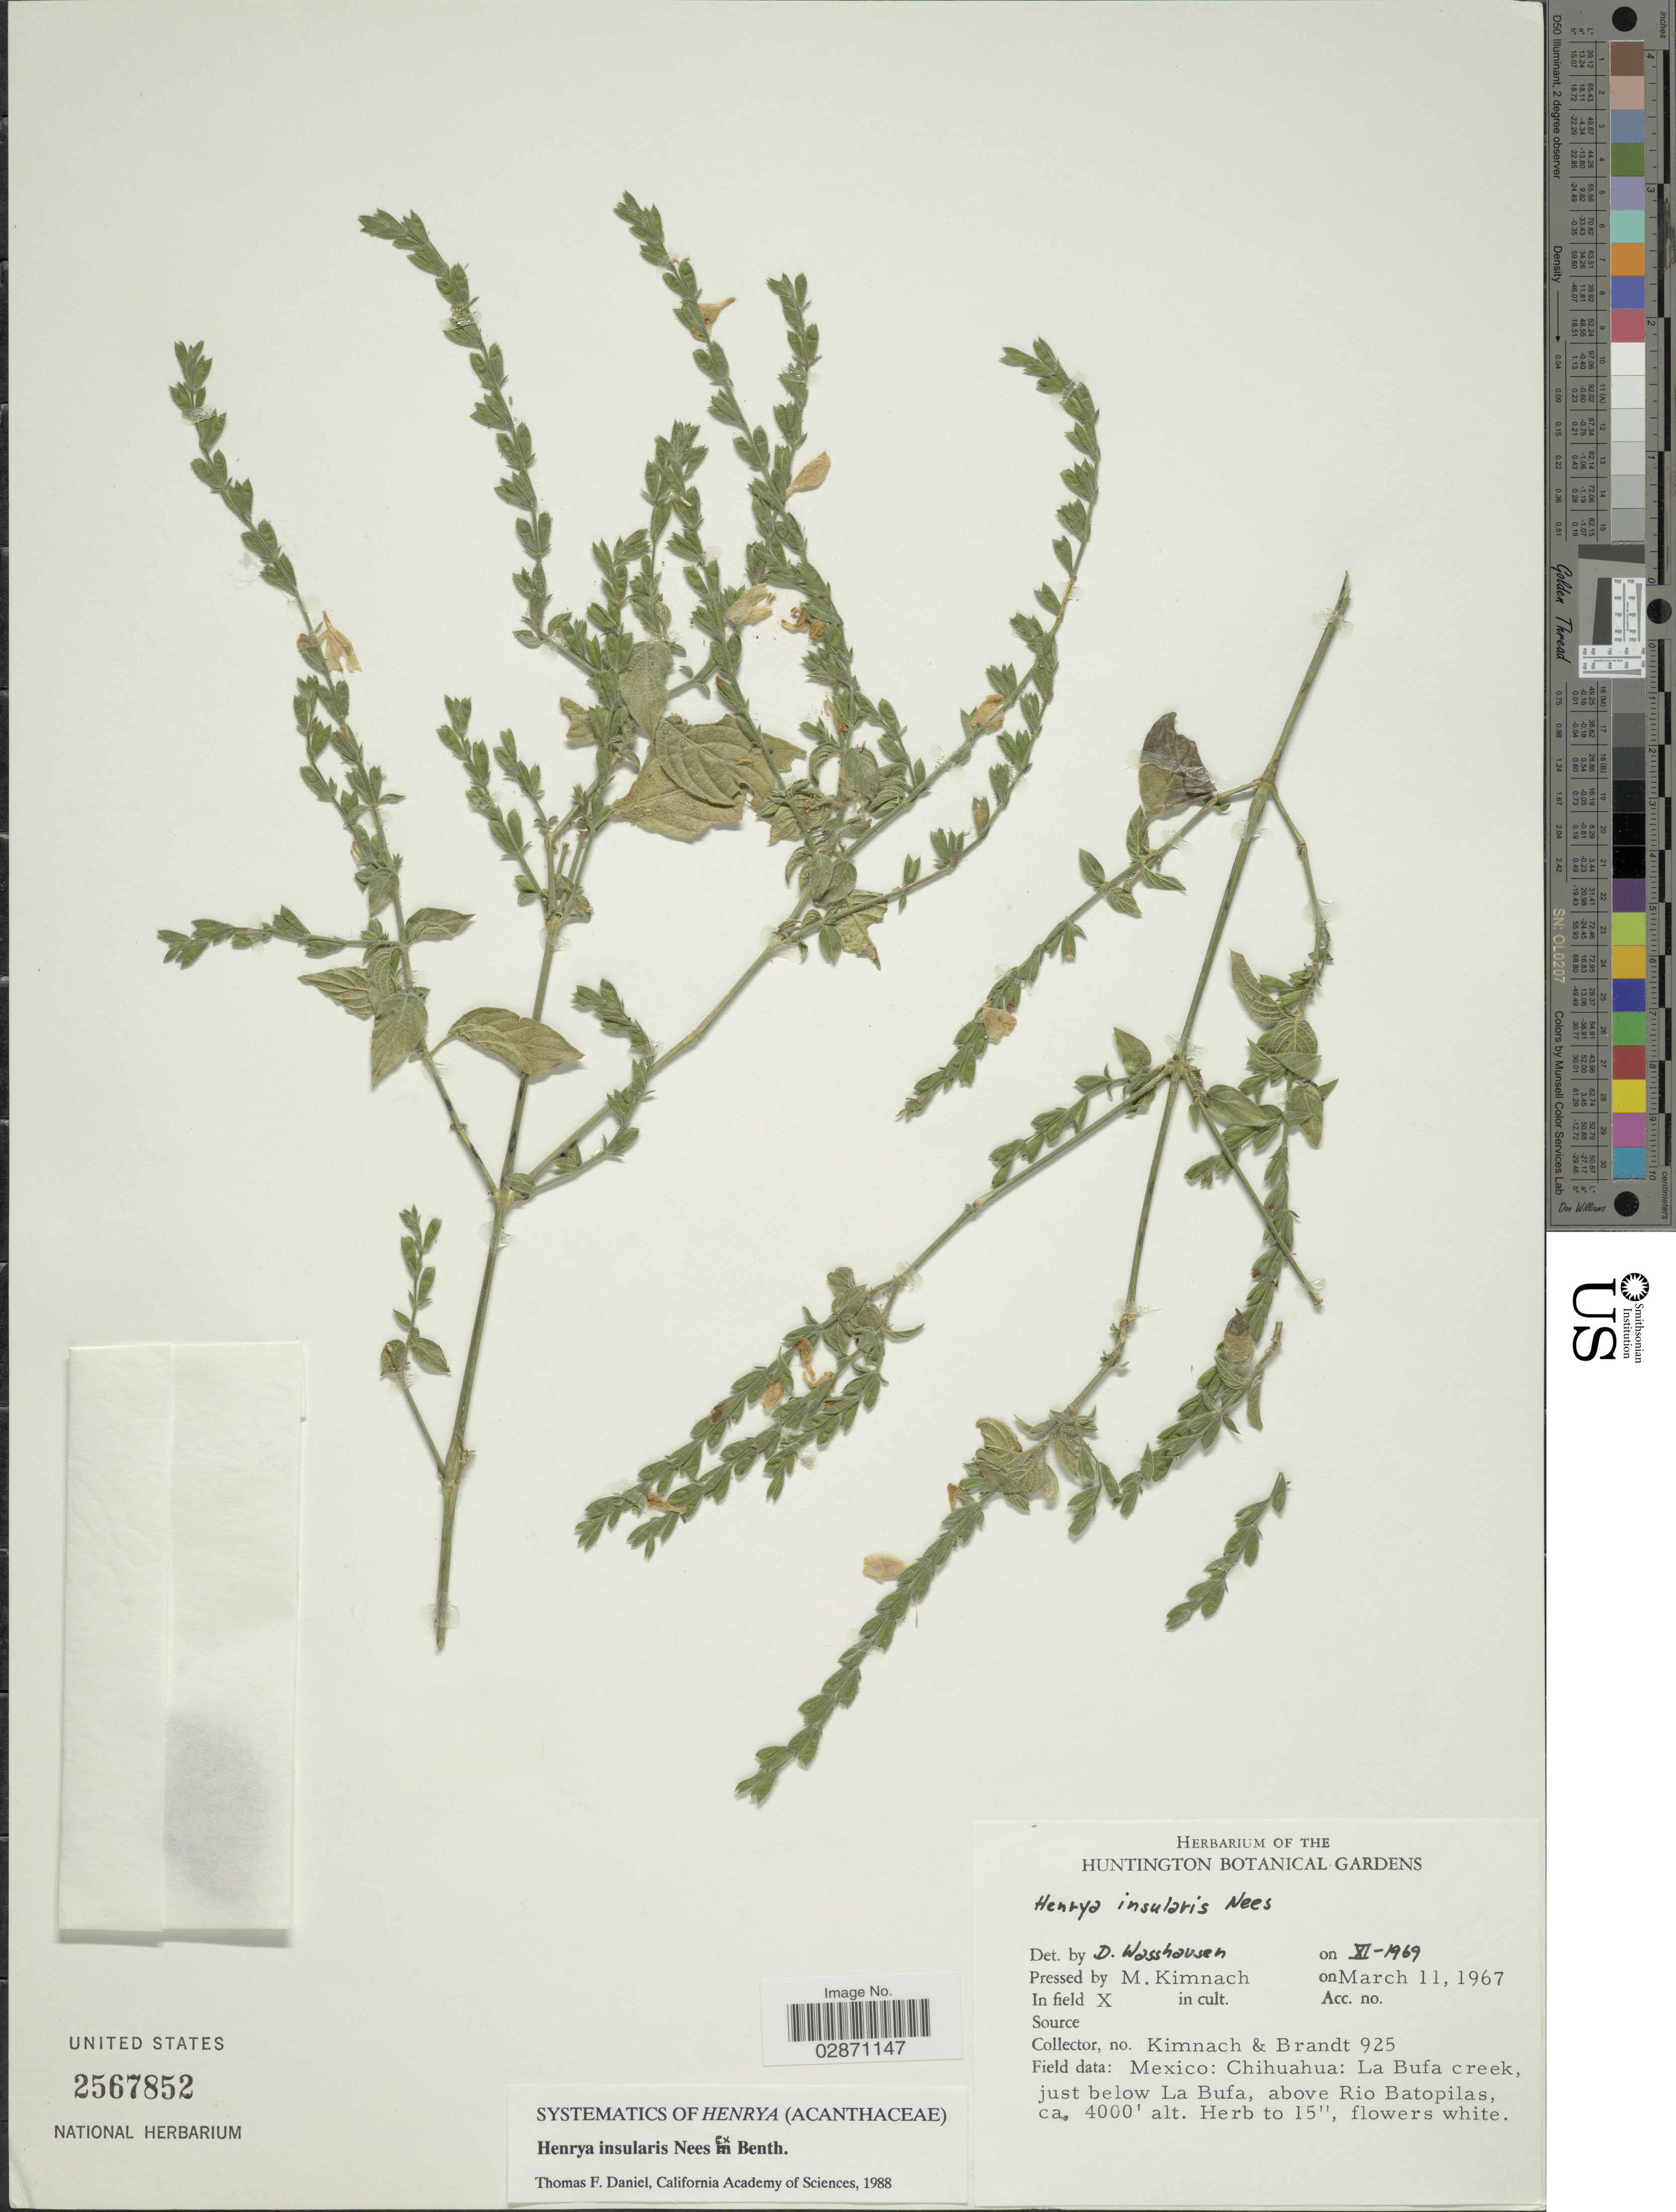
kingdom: Plantae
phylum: Tracheophyta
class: Magnoliopsida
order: Lamiales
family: Acanthaceae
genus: Henrya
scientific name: Henrya insularis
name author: Nees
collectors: -. Kimnach & -. Brandt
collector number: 925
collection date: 1967-03-11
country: Mexico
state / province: Chihuahua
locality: La Bufa creek, just below La Bufa, above Rio Batopilas.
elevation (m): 1219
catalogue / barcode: US 2567852